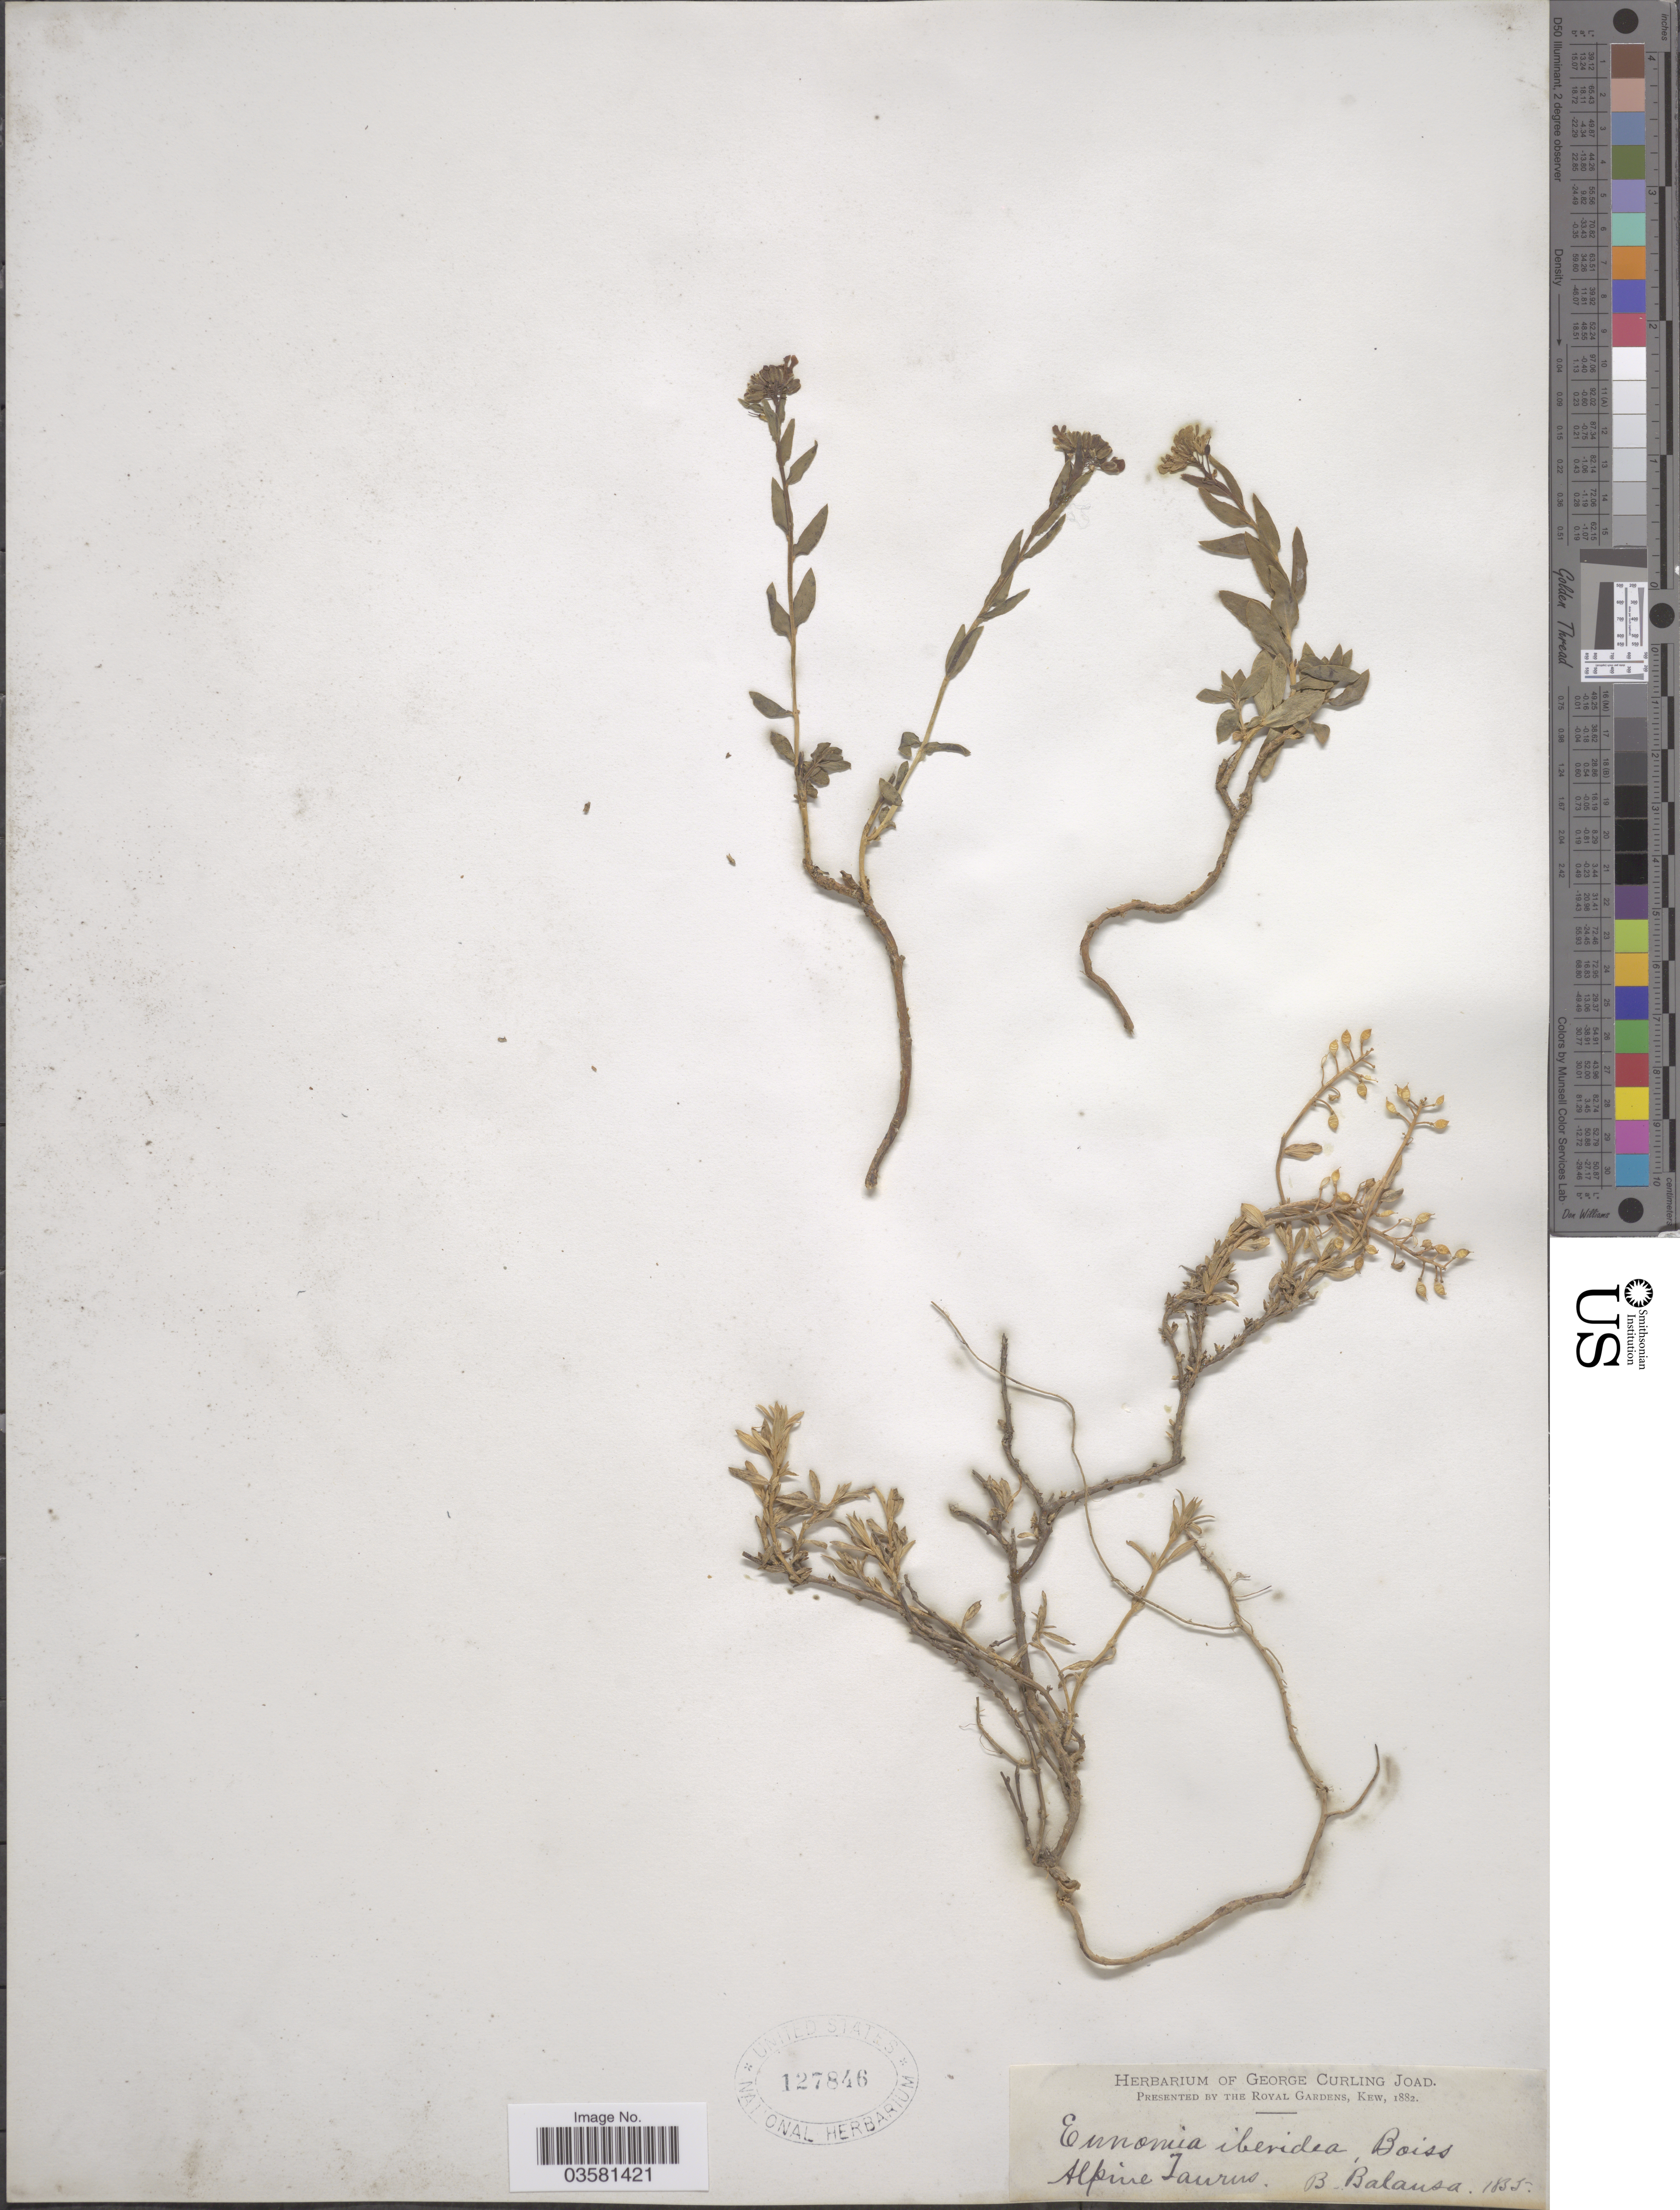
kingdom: Plantae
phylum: Tracheophyta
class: Magnoliopsida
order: Brassicales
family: Brassicaceae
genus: Eunomia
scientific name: Eunomia iberidea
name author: Boiss.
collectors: B. Balansa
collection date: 1835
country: Turkey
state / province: Karaman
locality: Alpine Taurus.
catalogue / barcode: US 127846